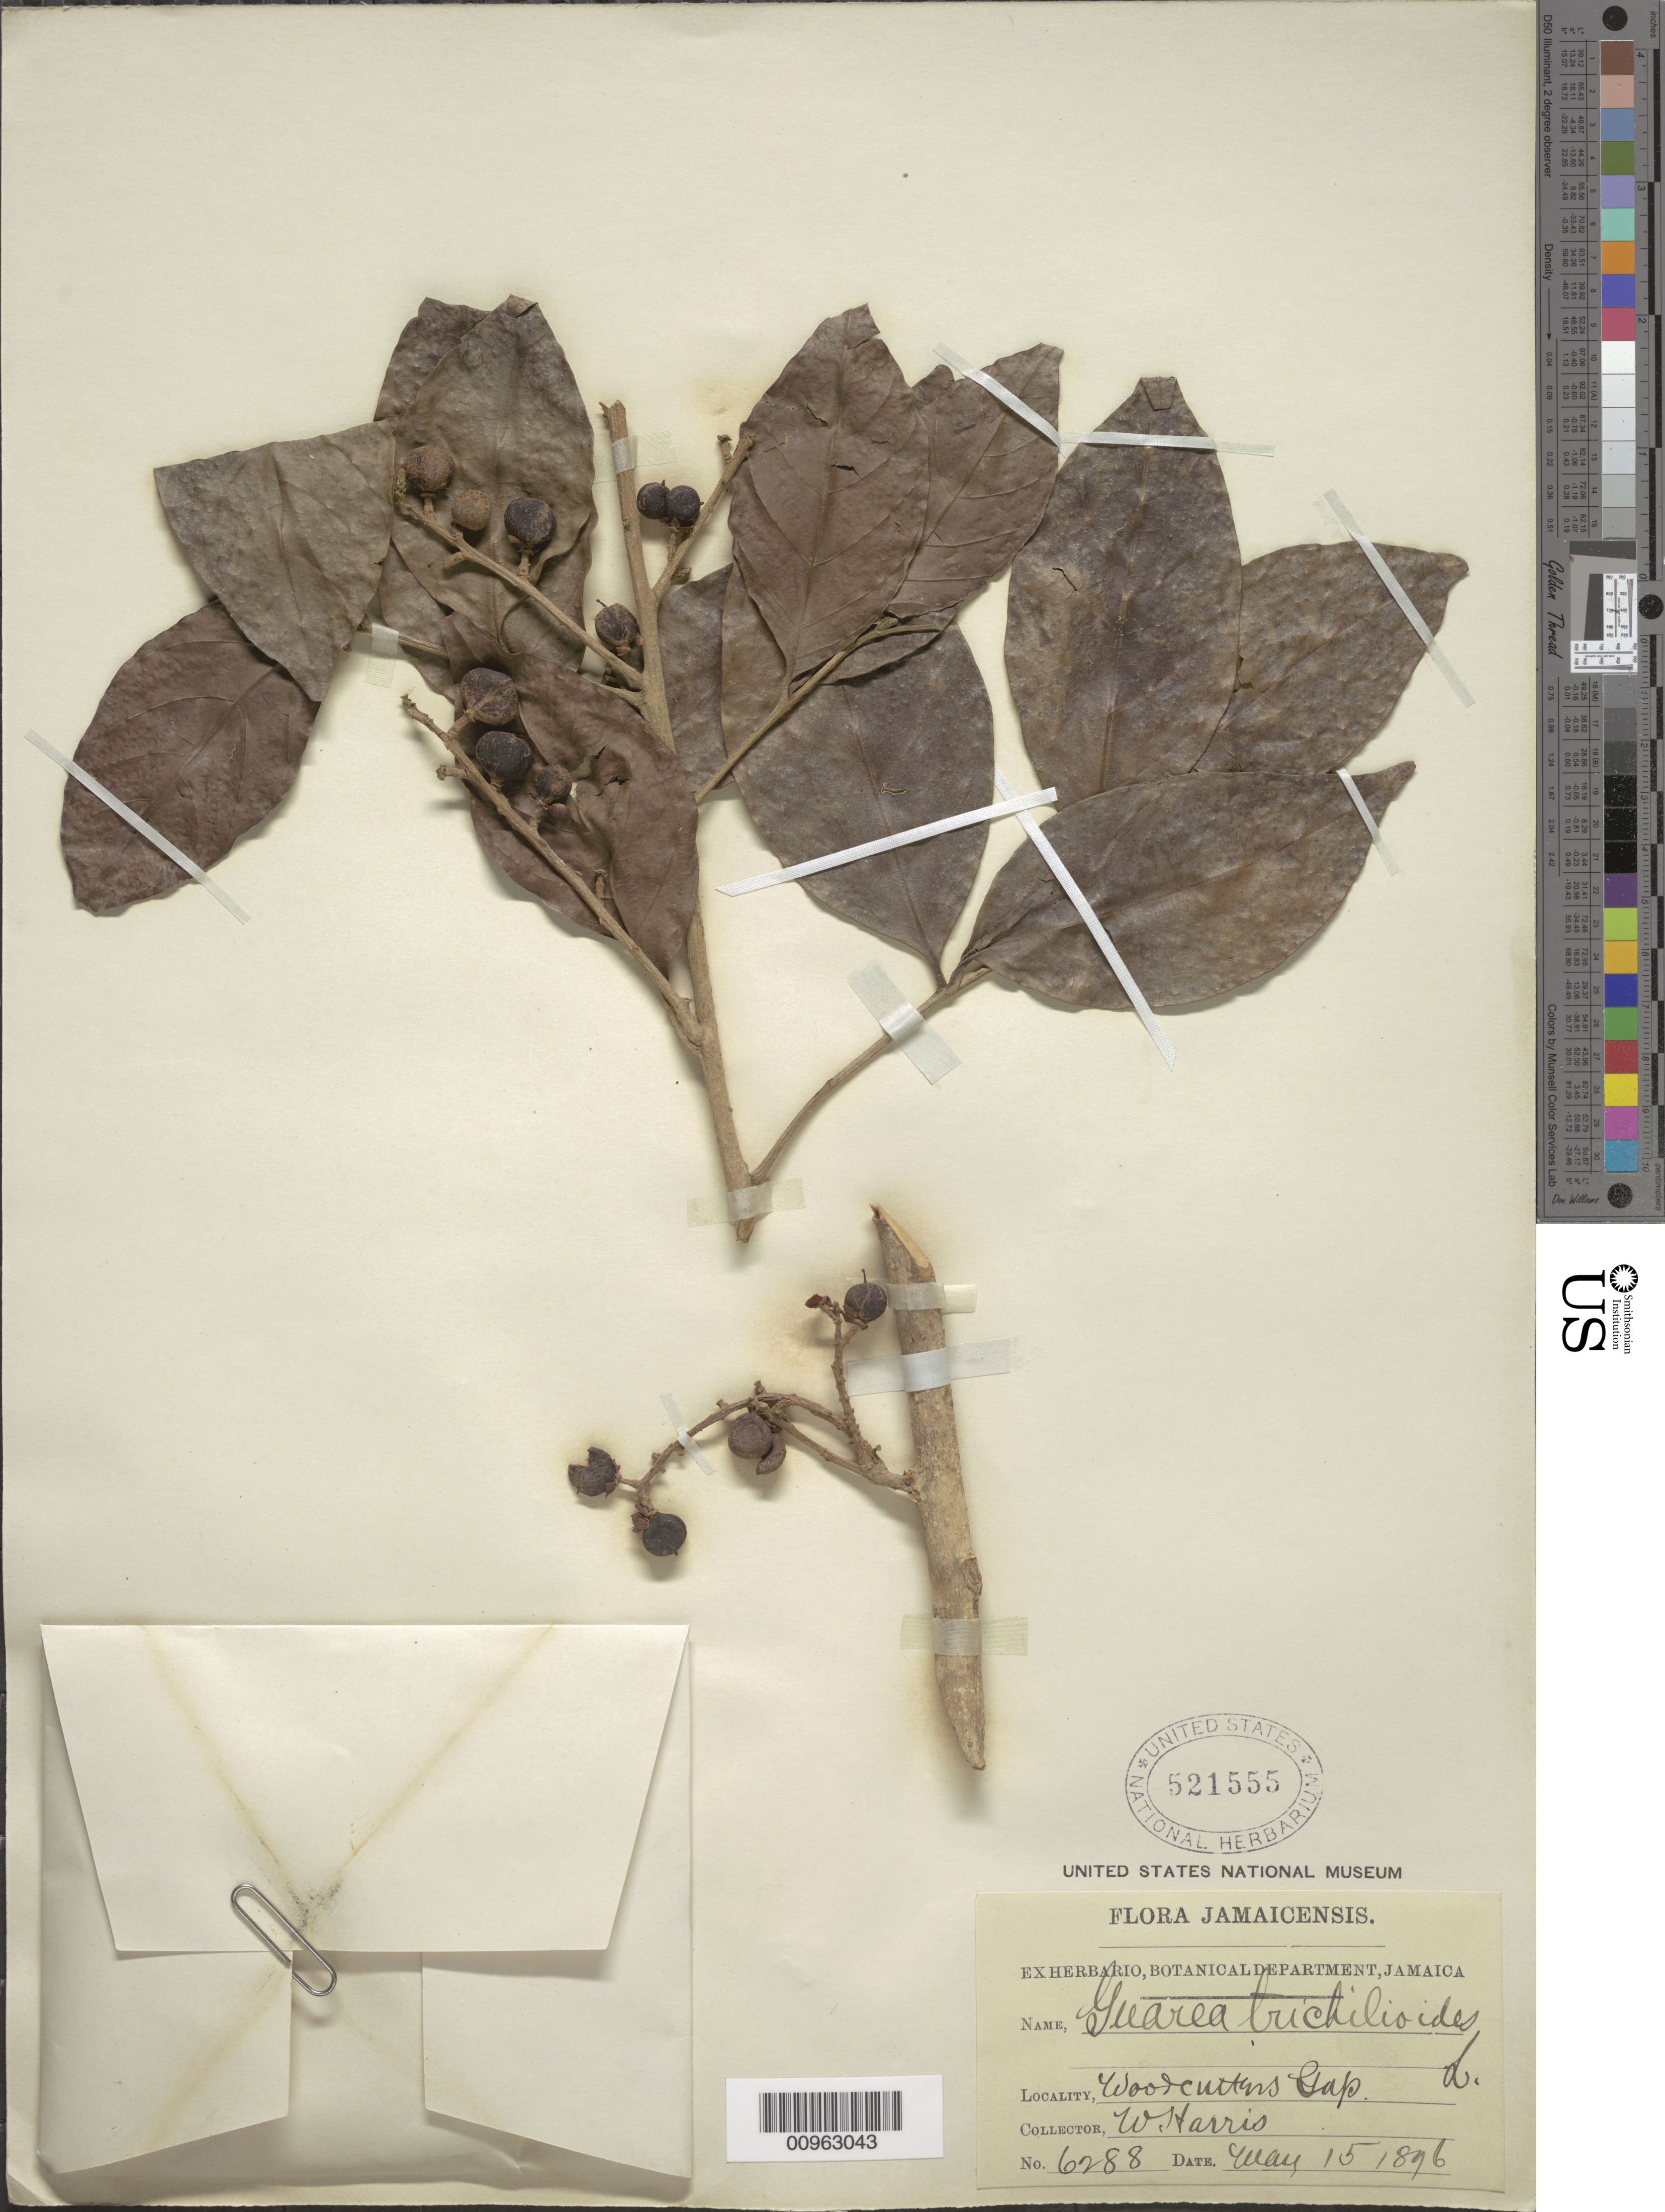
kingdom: Plantae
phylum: Tracheophyta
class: Magnoliopsida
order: Sapindales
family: Meliaceae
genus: Guarea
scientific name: Guarea guidonia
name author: (L.) Sleumer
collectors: W. H. Harris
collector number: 6288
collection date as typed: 15 May 1896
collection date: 1896-05-15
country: Jamaica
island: Jamaica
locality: Woodcutters Gap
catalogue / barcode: US 521555